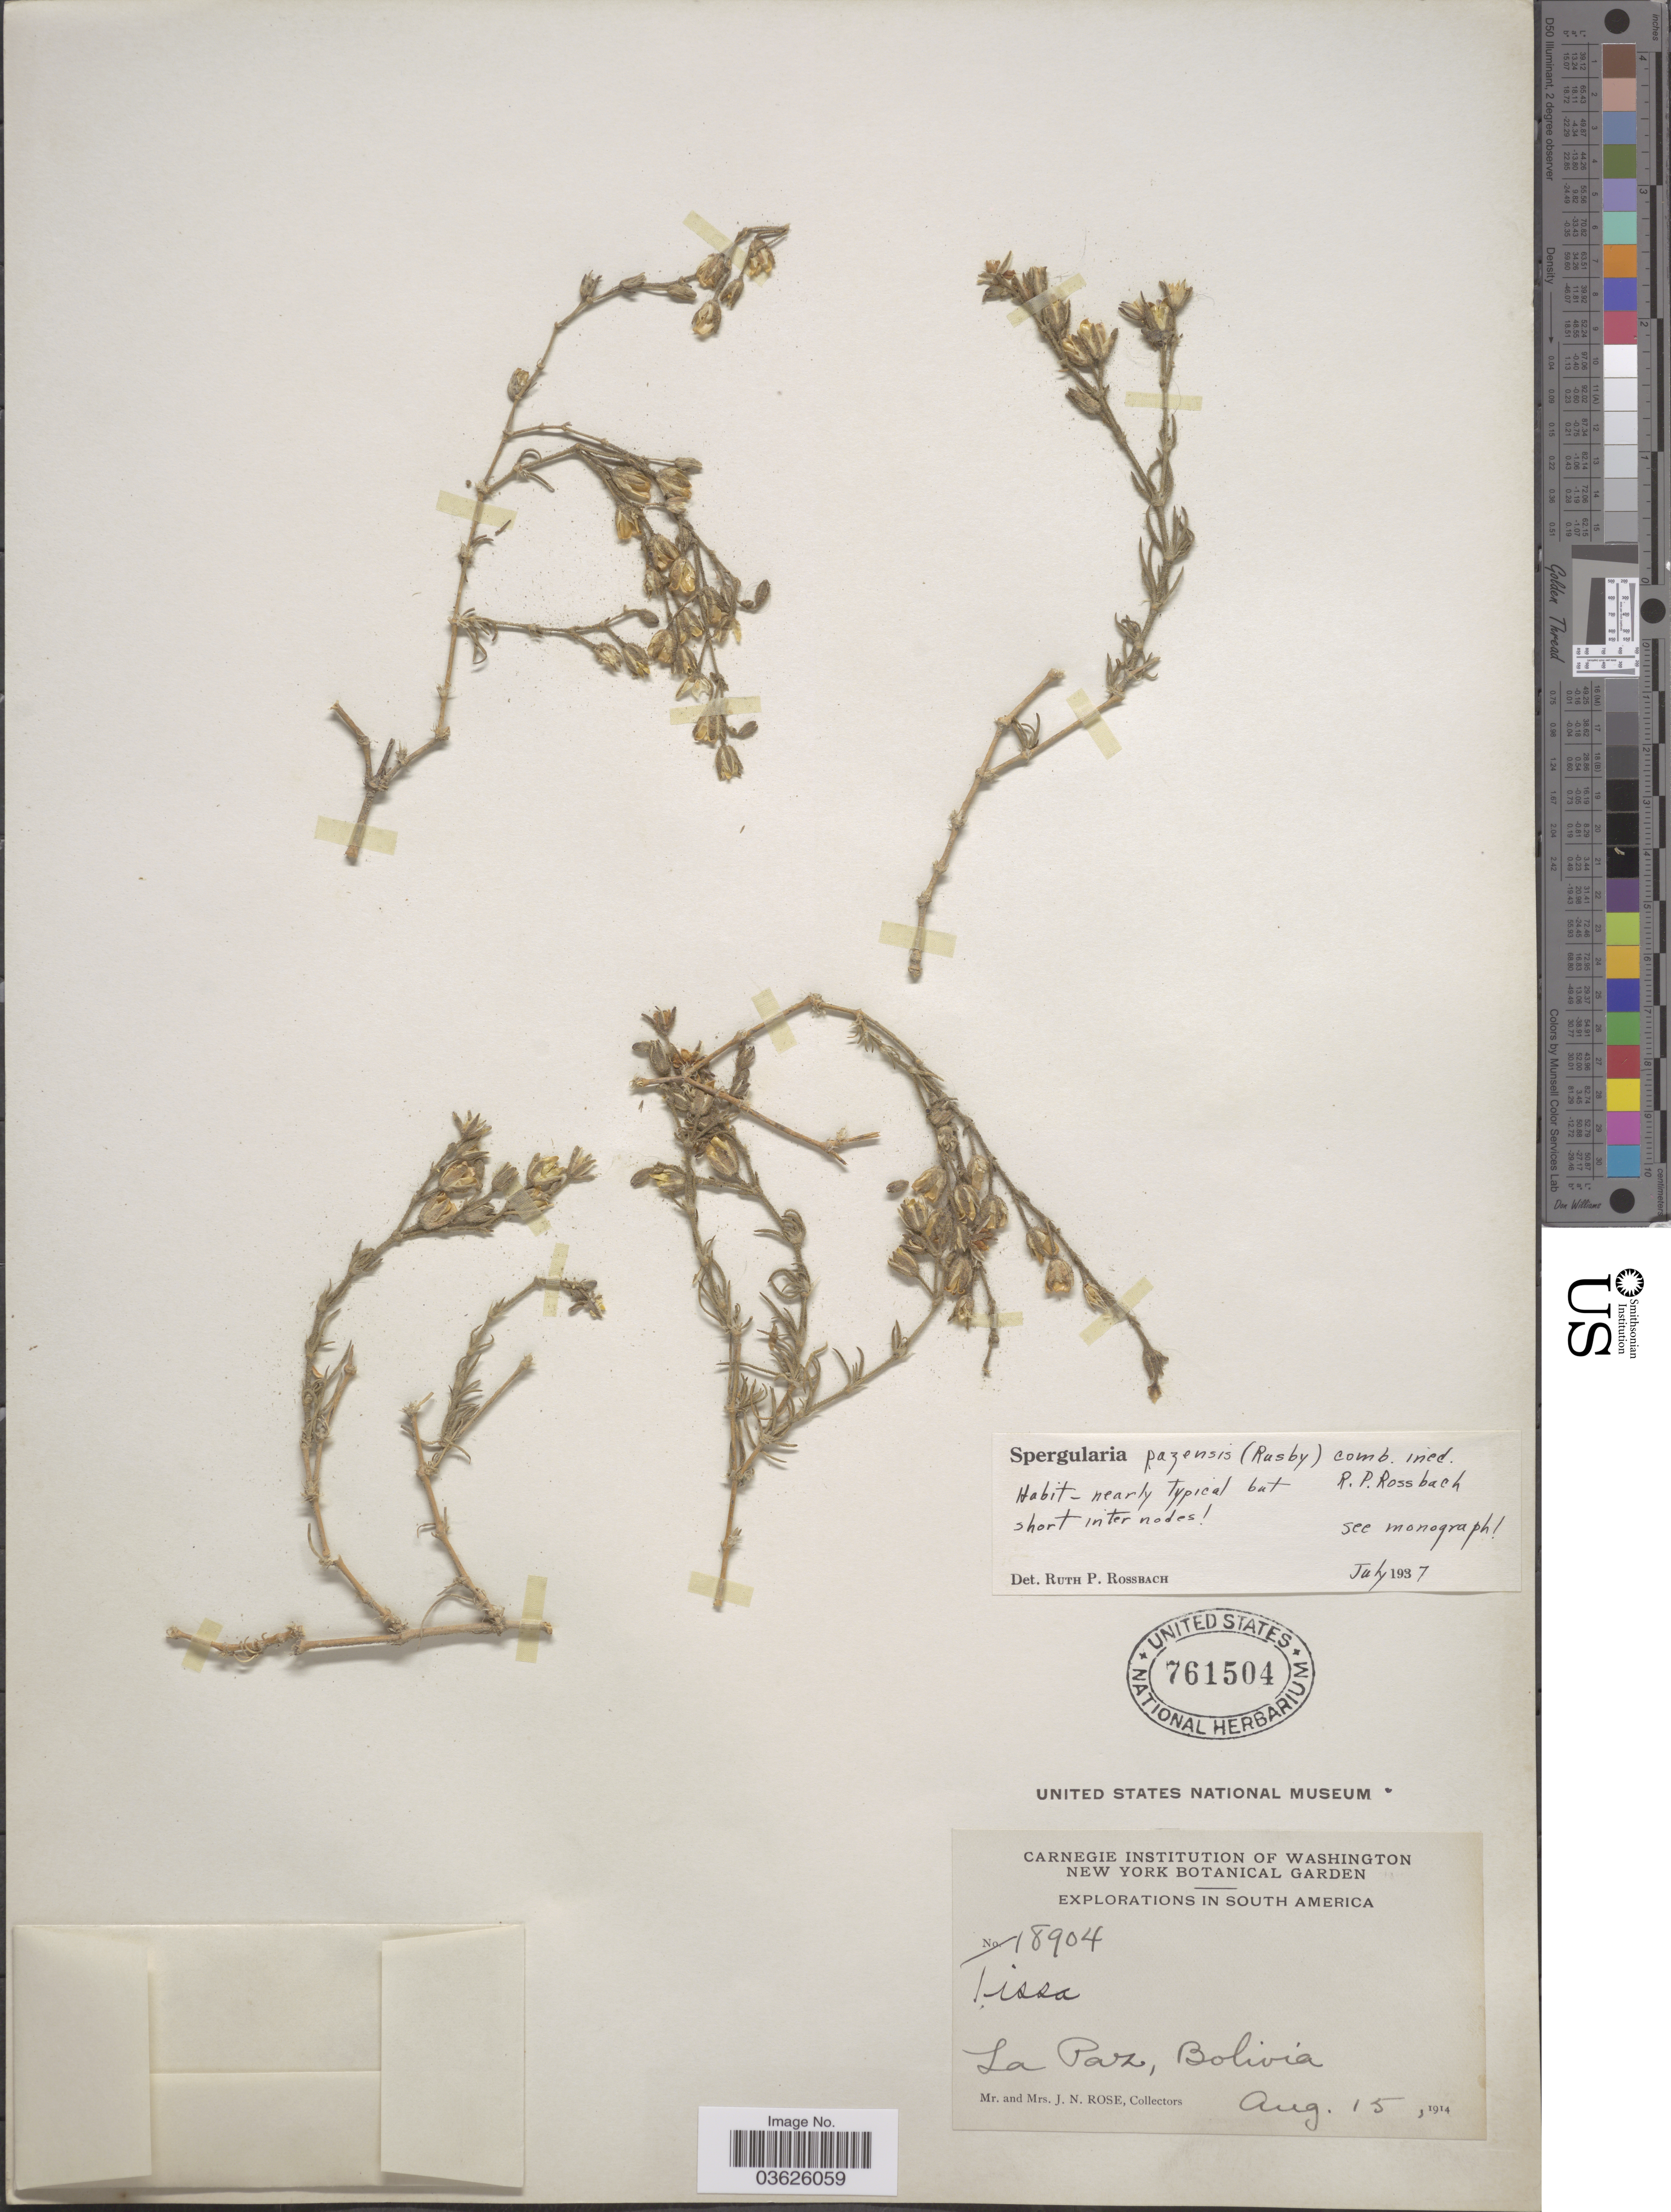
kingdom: Plantae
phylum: Tracheophyta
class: Magnoliopsida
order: Caryophyllales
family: Caryophyllaceae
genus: Spergularia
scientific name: Spergularia pazensis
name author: (Rusby) R. Rossbach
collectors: J. N. Rose & L. B. Rose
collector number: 18904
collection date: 1914-08-15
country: Bolivia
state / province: La Paz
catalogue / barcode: US 761504